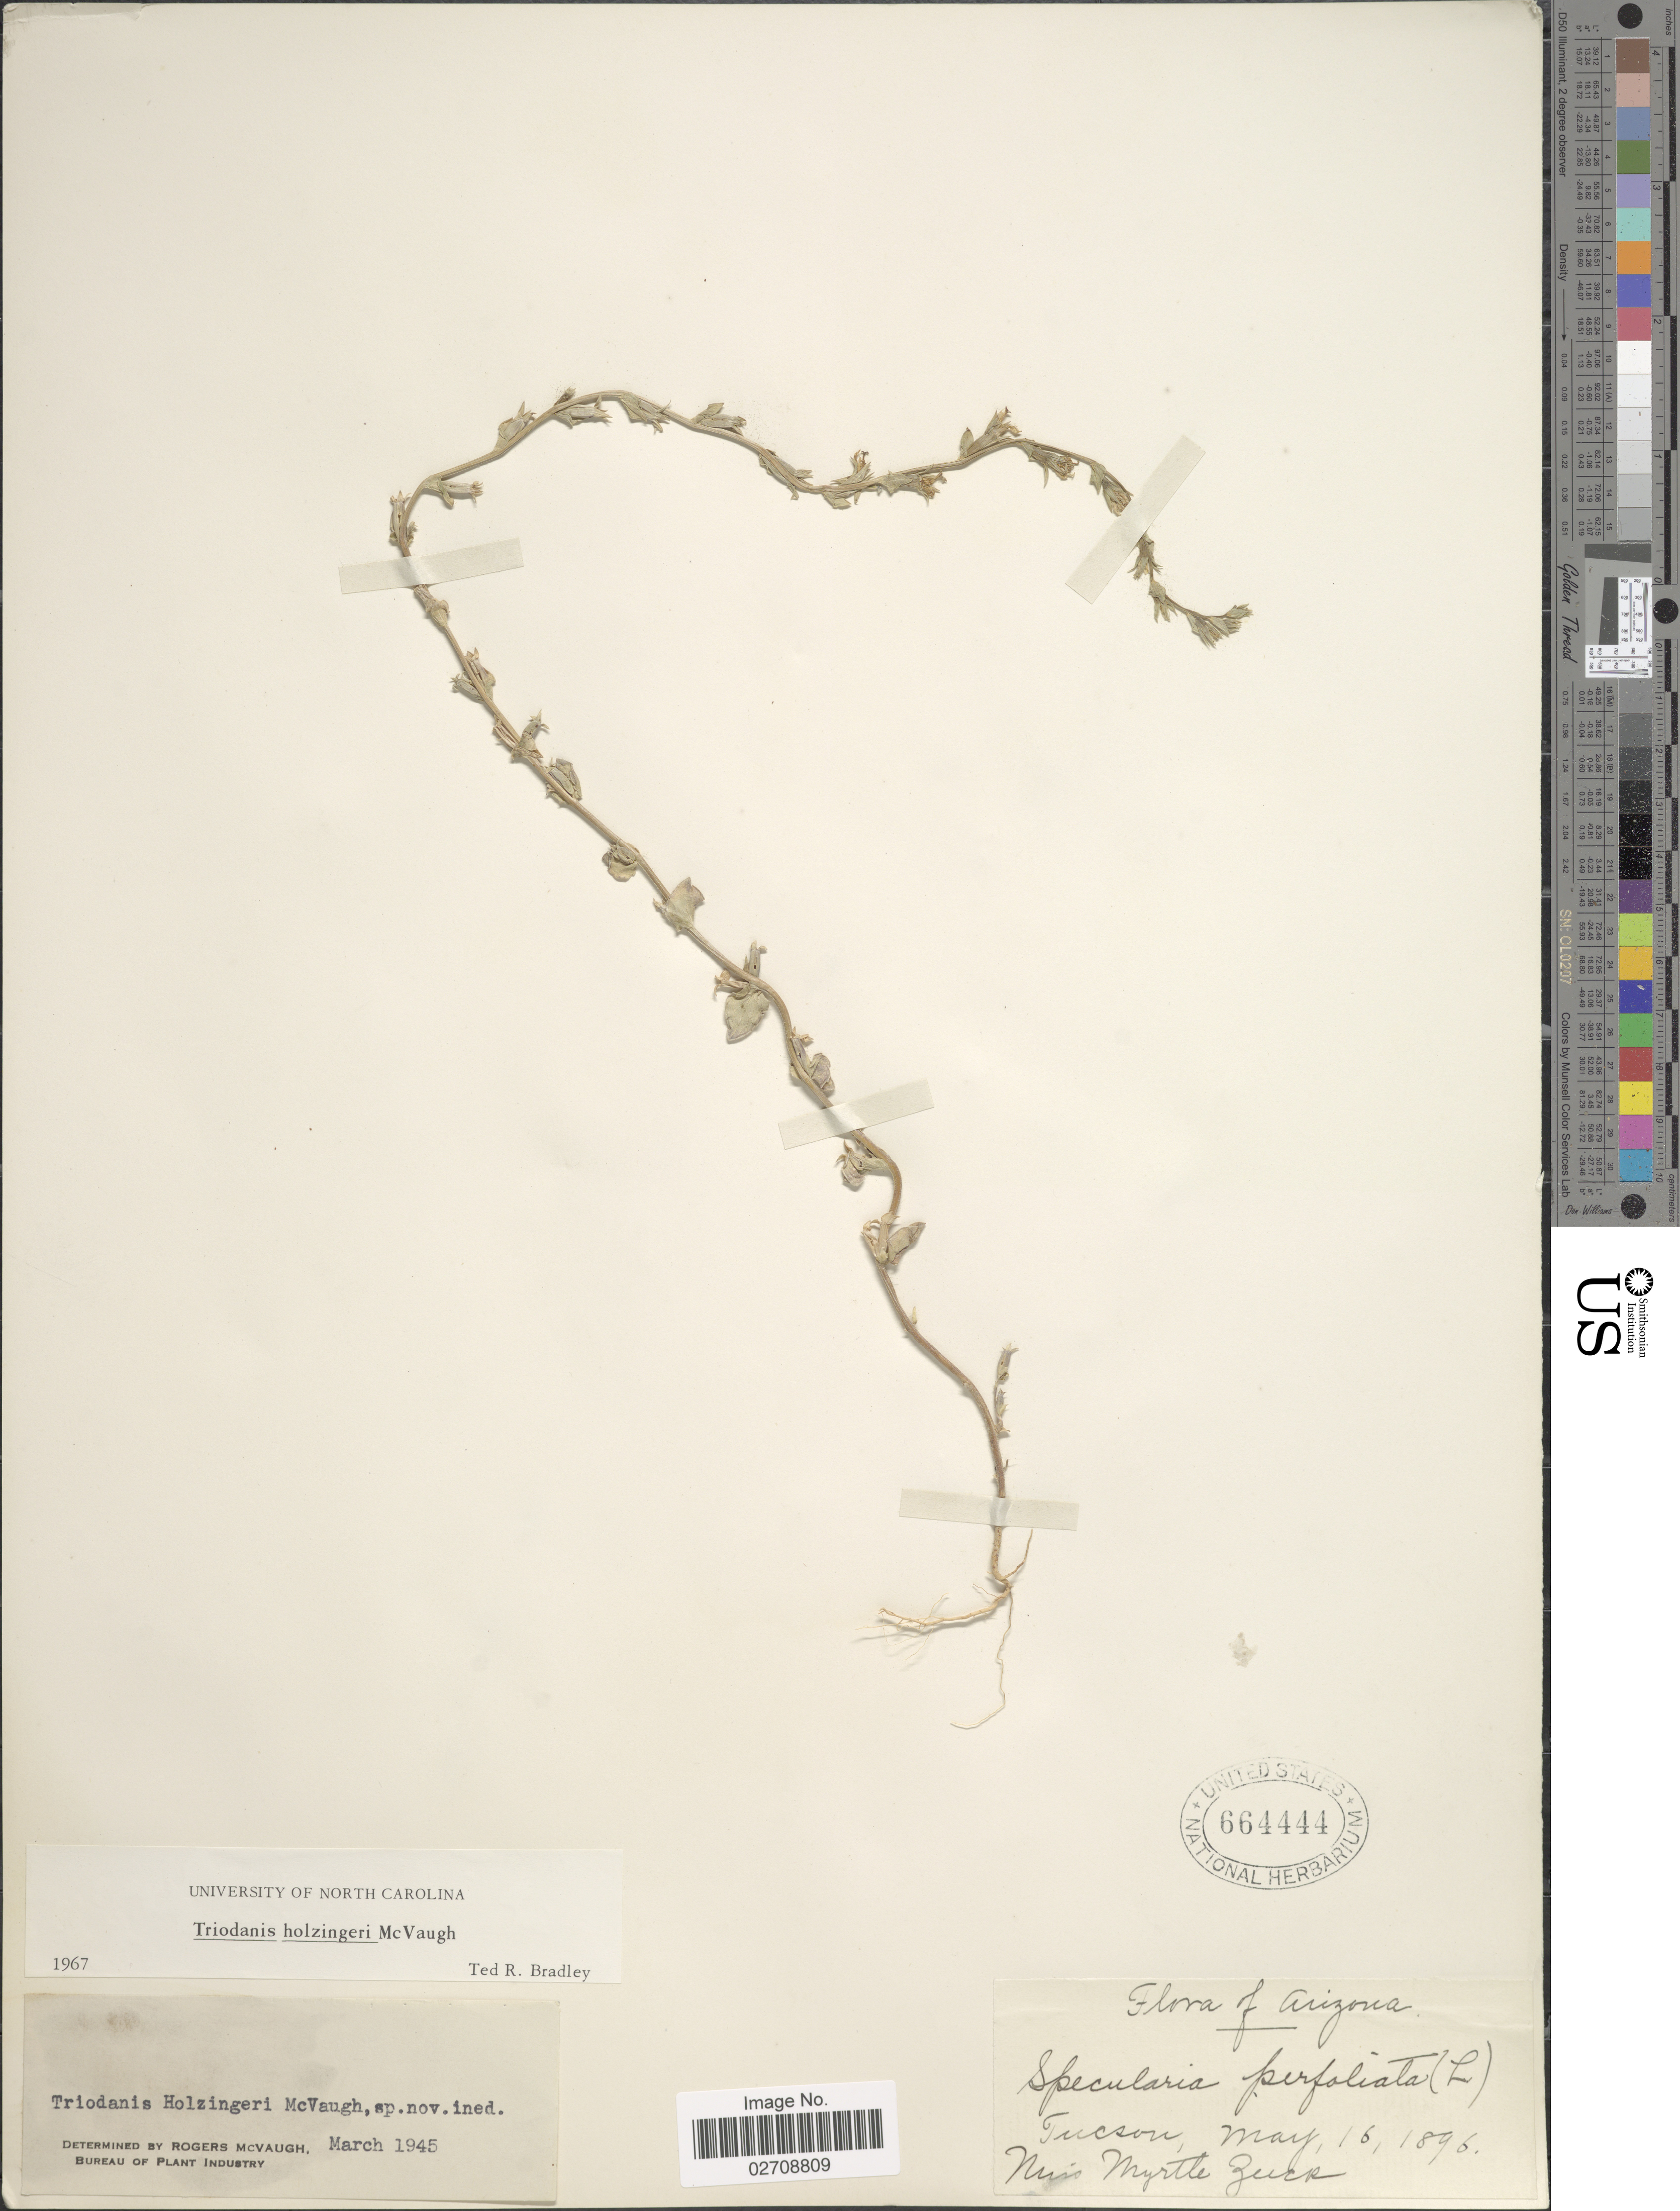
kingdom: Plantae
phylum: Tracheophyta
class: Magnoliopsida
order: Asterales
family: Campanulaceae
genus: Triodanis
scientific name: Triodanis holzingeri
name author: McVaugh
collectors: M. Zuck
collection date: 1896-05-16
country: United States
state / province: Arizona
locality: Tucson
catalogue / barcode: US 664444